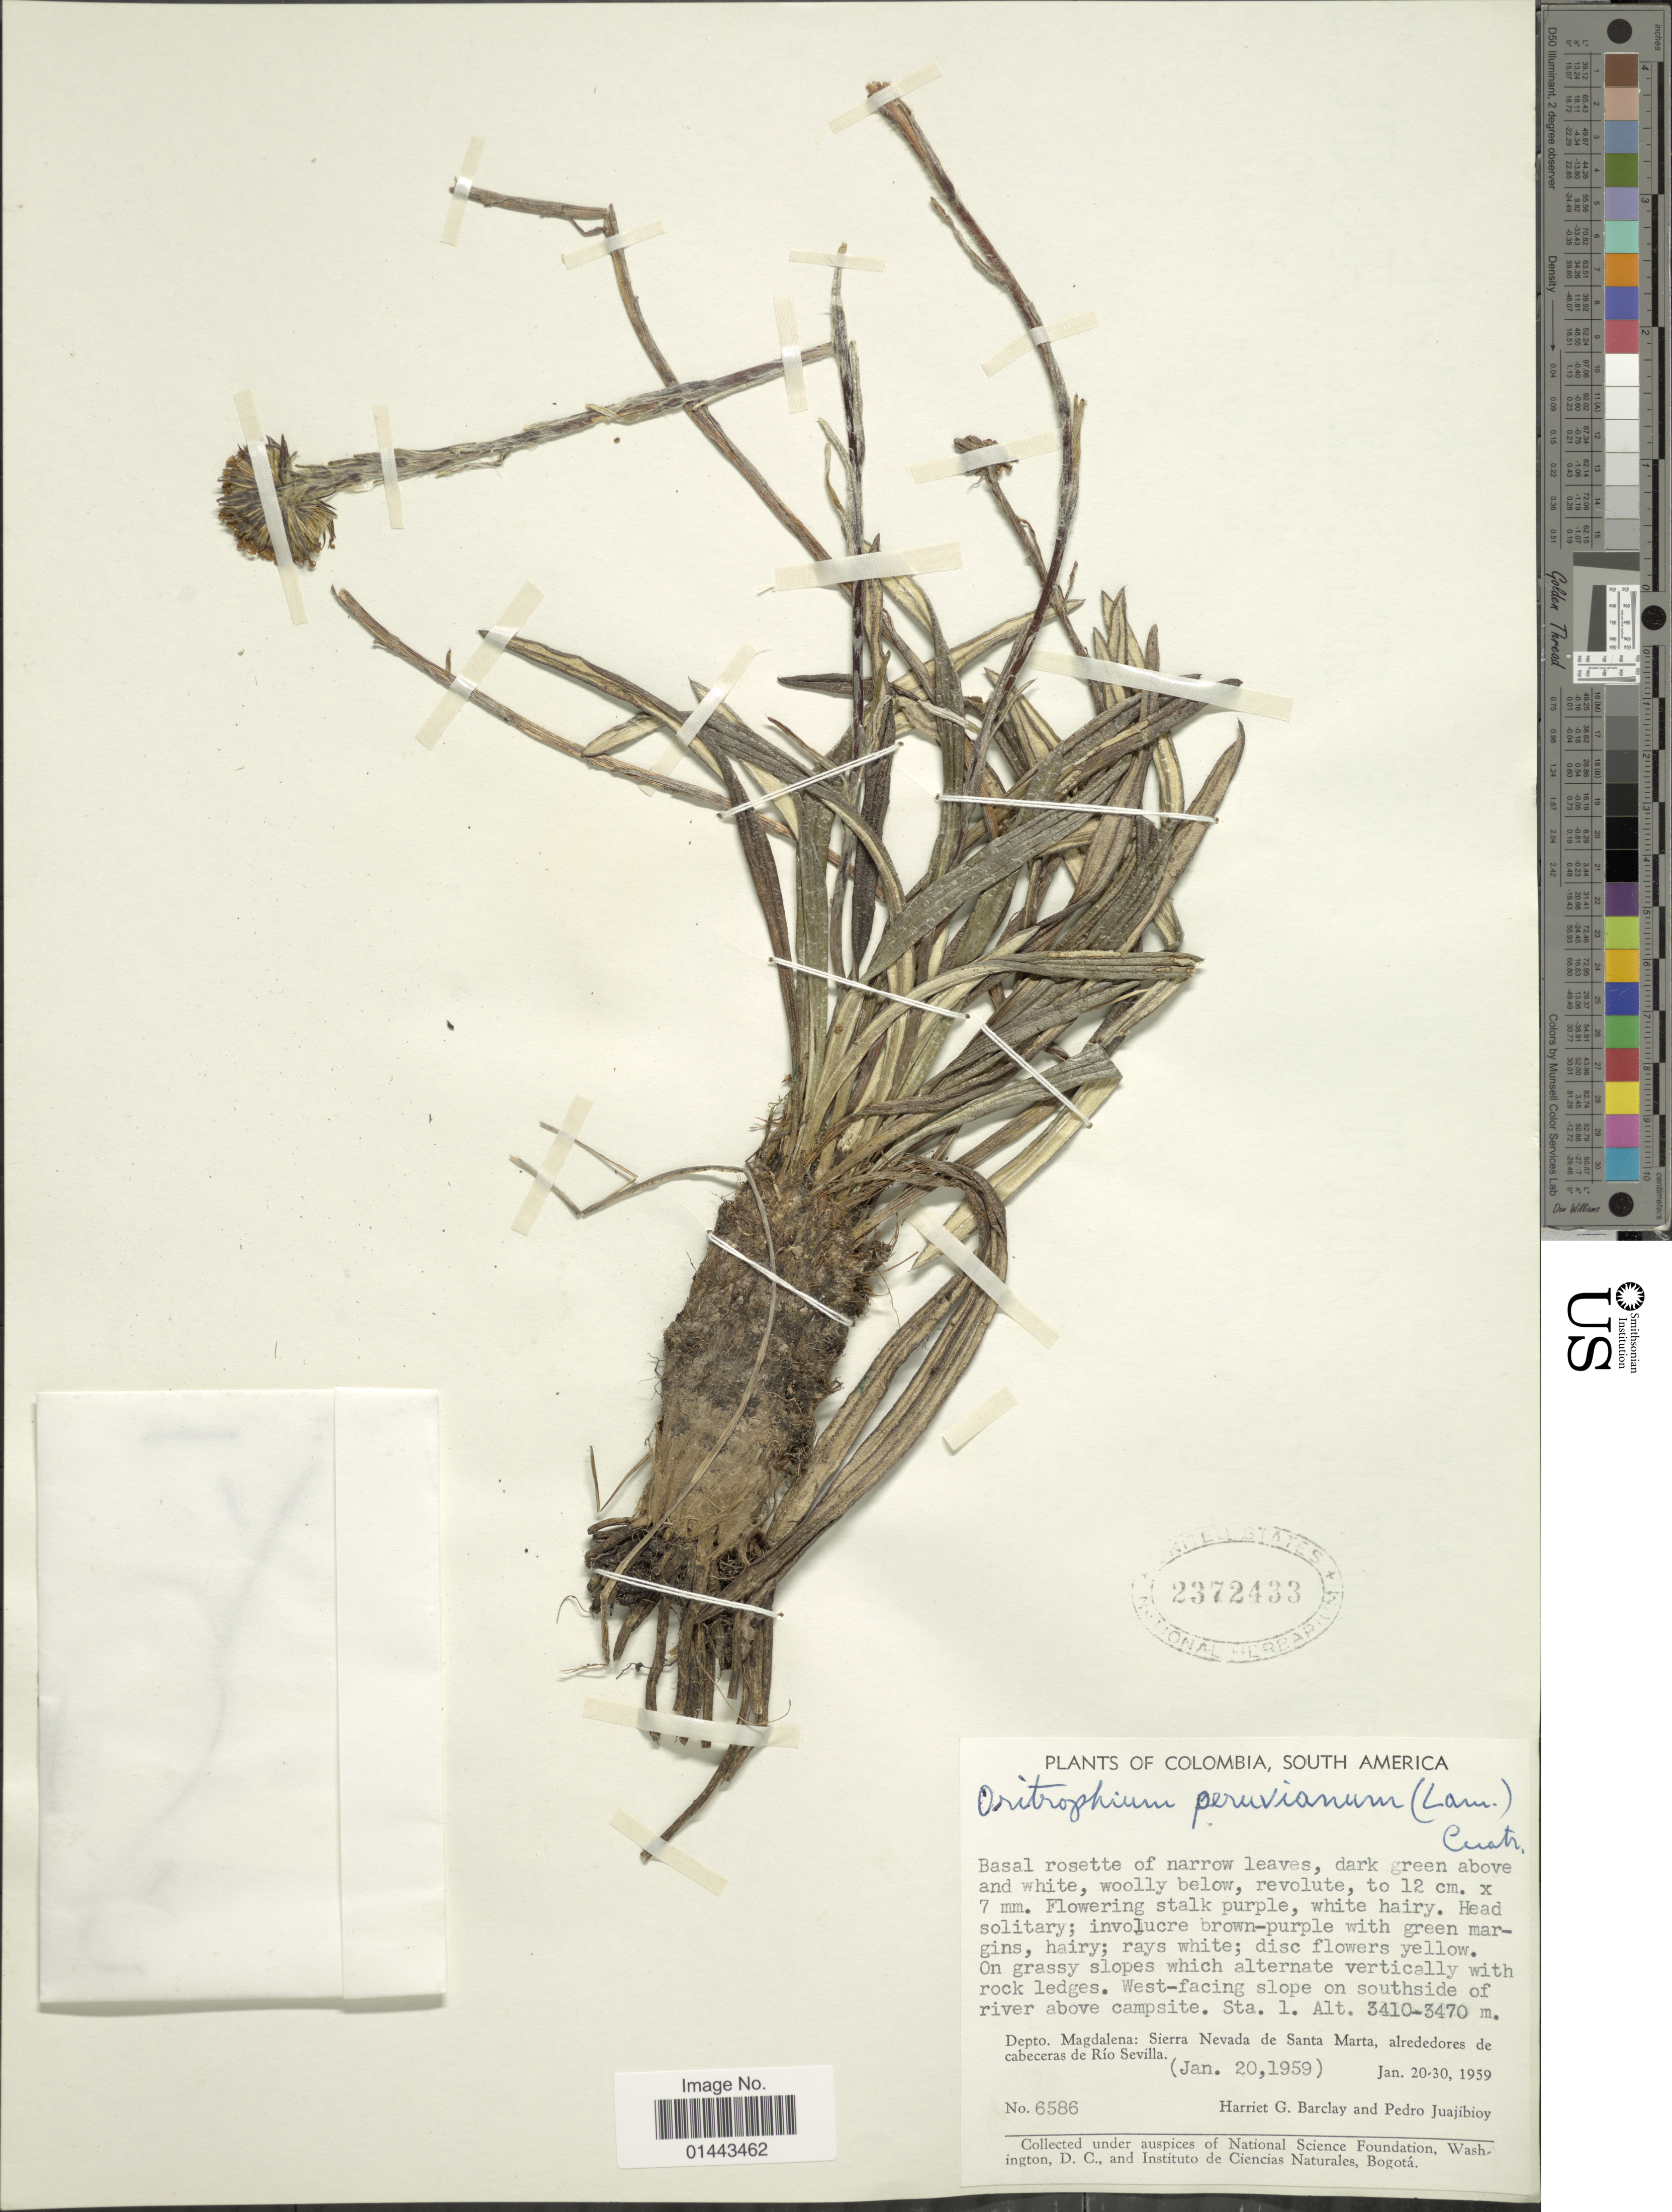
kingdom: Plantae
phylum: Tracheophyta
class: Magnoliopsida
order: Asterales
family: Asteraceae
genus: Oritrophium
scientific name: Oritrophium peruvianum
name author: (Lam.) Cuatrec.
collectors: H. G. Barclay & P. Juajibioy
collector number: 6586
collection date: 1959-01-20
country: Colombia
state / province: Magdalena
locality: Sierra Nevada de Santa Marta, alrededores de cabeceras de Rio Sevilla, west-facing slope on southside of river above campsite, Sta. 1.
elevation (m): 3410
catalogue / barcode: US 2372433